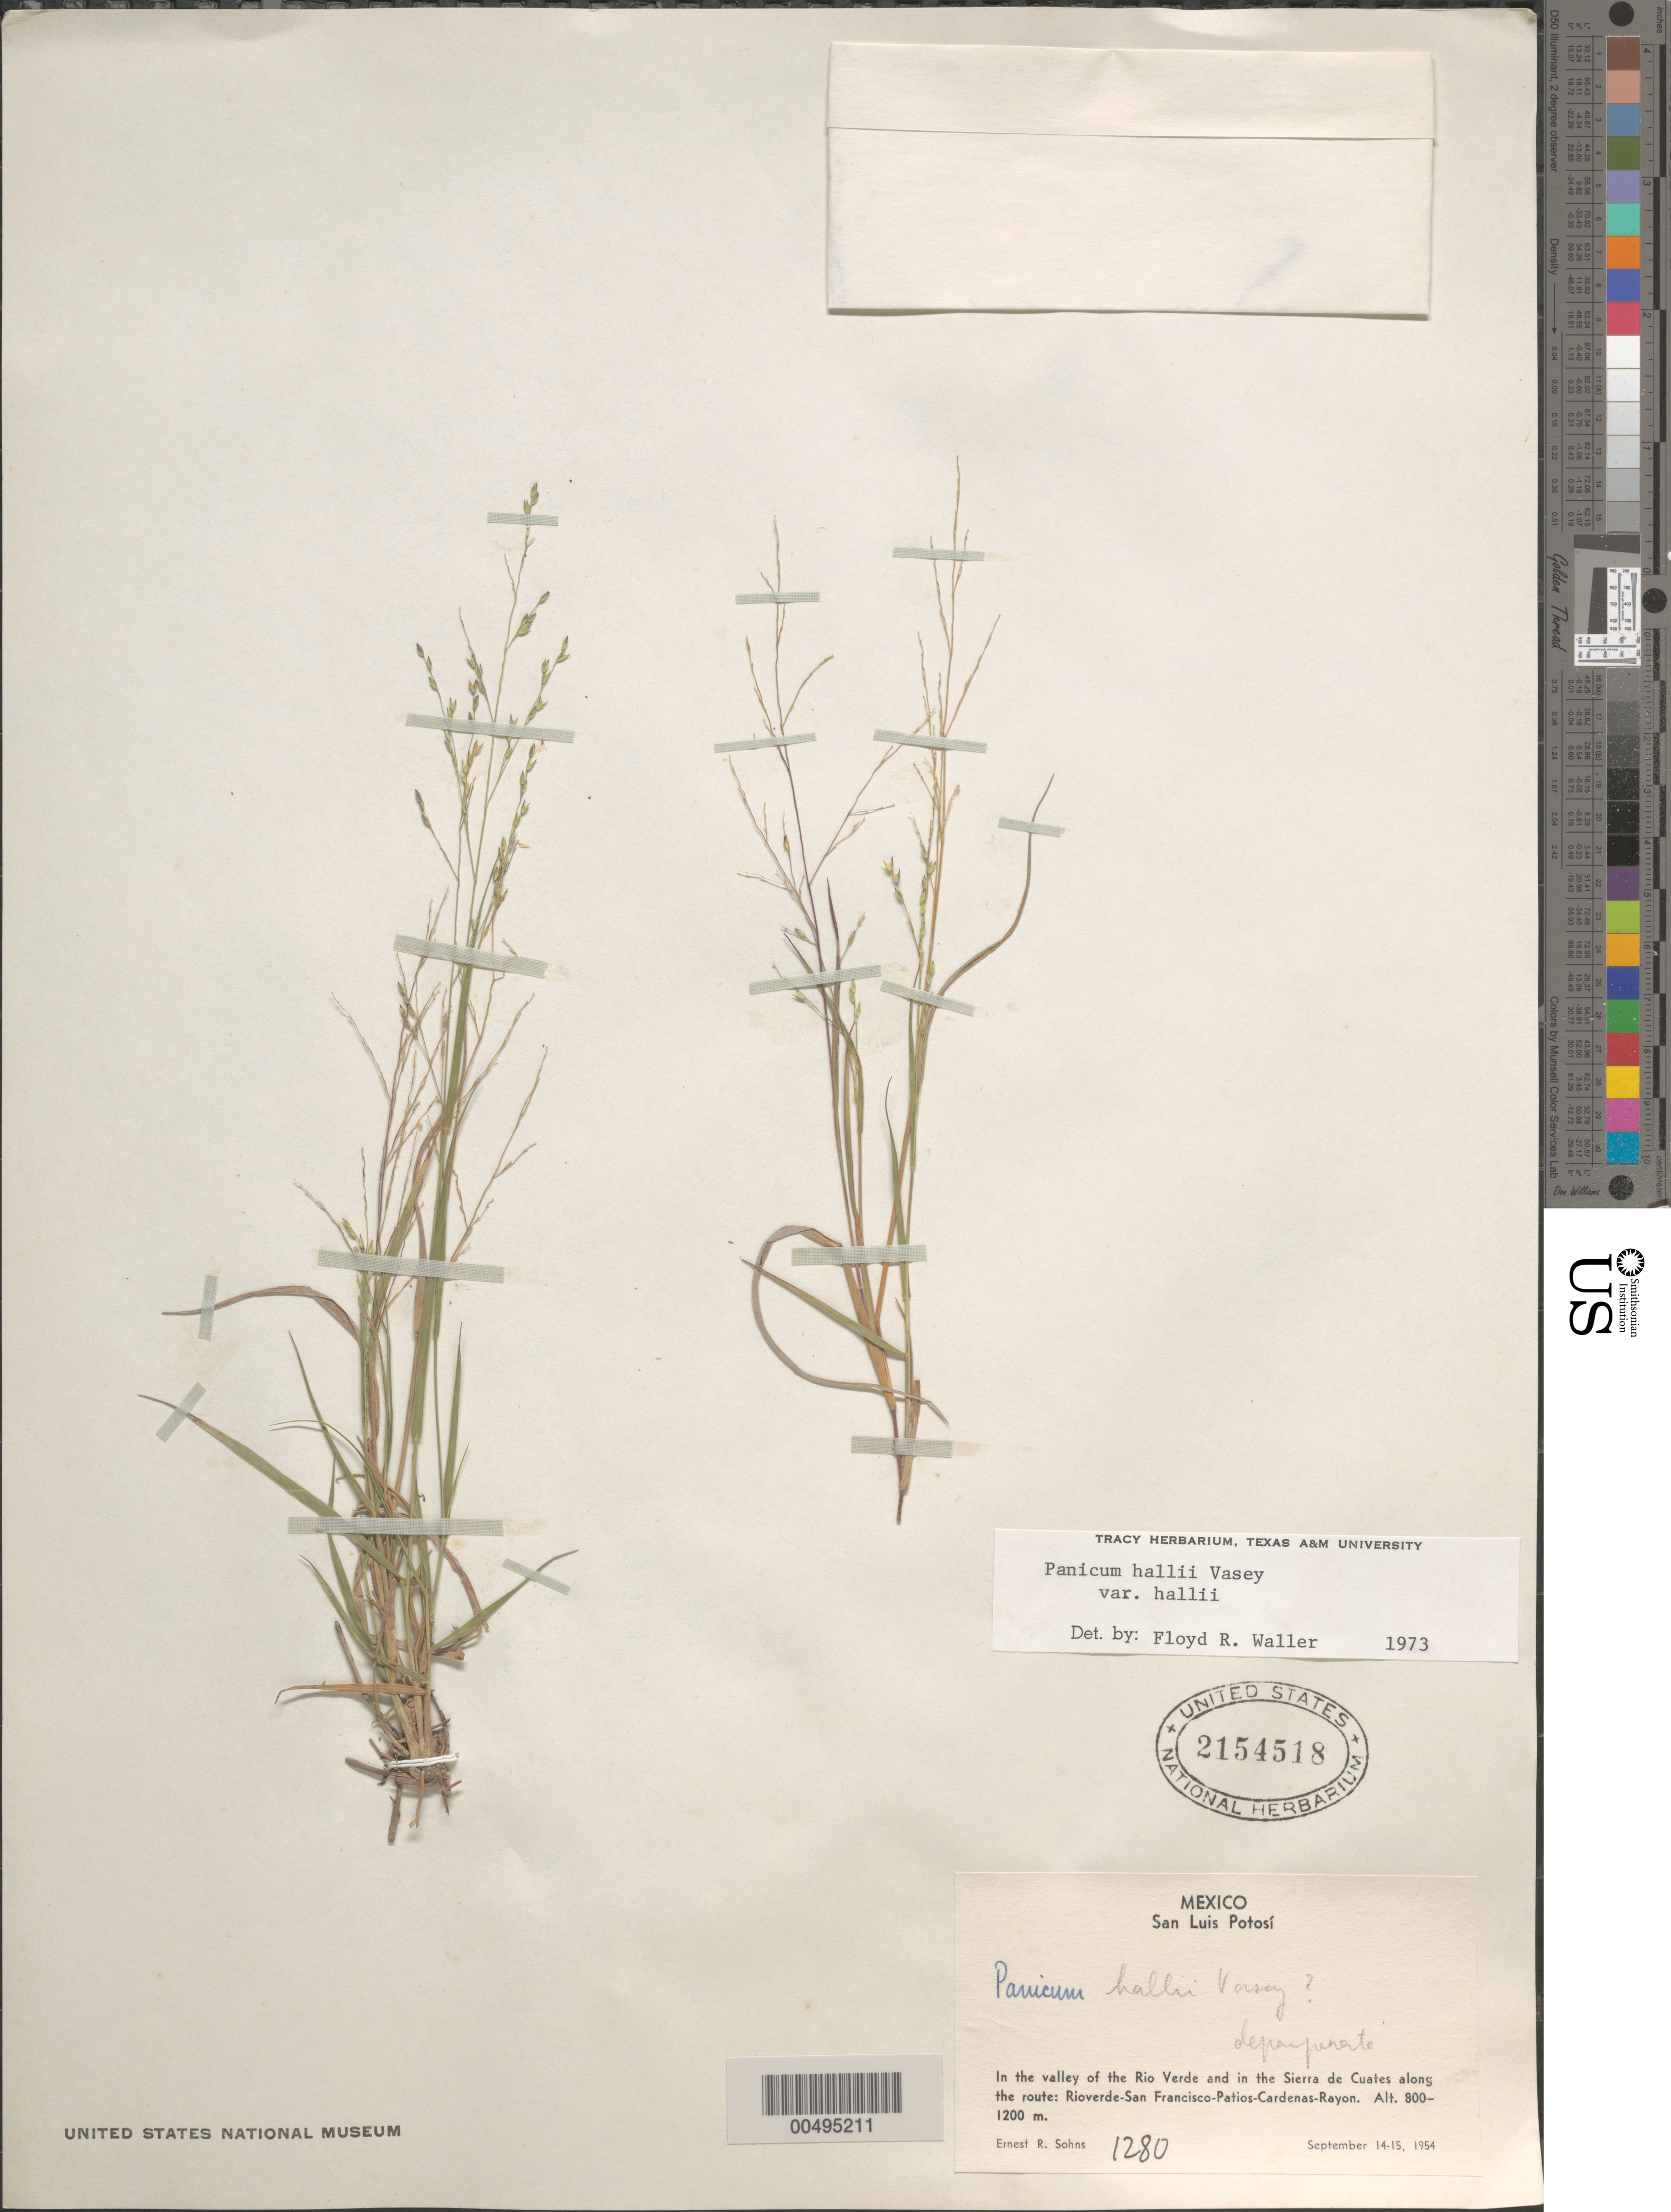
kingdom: Plantae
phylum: Tracheophyta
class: Liliopsida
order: Poales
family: Poaceae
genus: Panicum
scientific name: Panicum hallii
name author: Vasey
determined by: Waller, F. R.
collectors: E. R. Sohns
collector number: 1280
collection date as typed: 14 Sep 1954 to 15 Sep 1954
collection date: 1954-09-14/1954-09-15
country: Mexico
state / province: San Luis Potosi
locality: In the valley of the Rio Verde & in the Sierra de Cuates along the route: Rioverde-San Francisco-Patios-Cardenas-Rayon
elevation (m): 800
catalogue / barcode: US 2154518